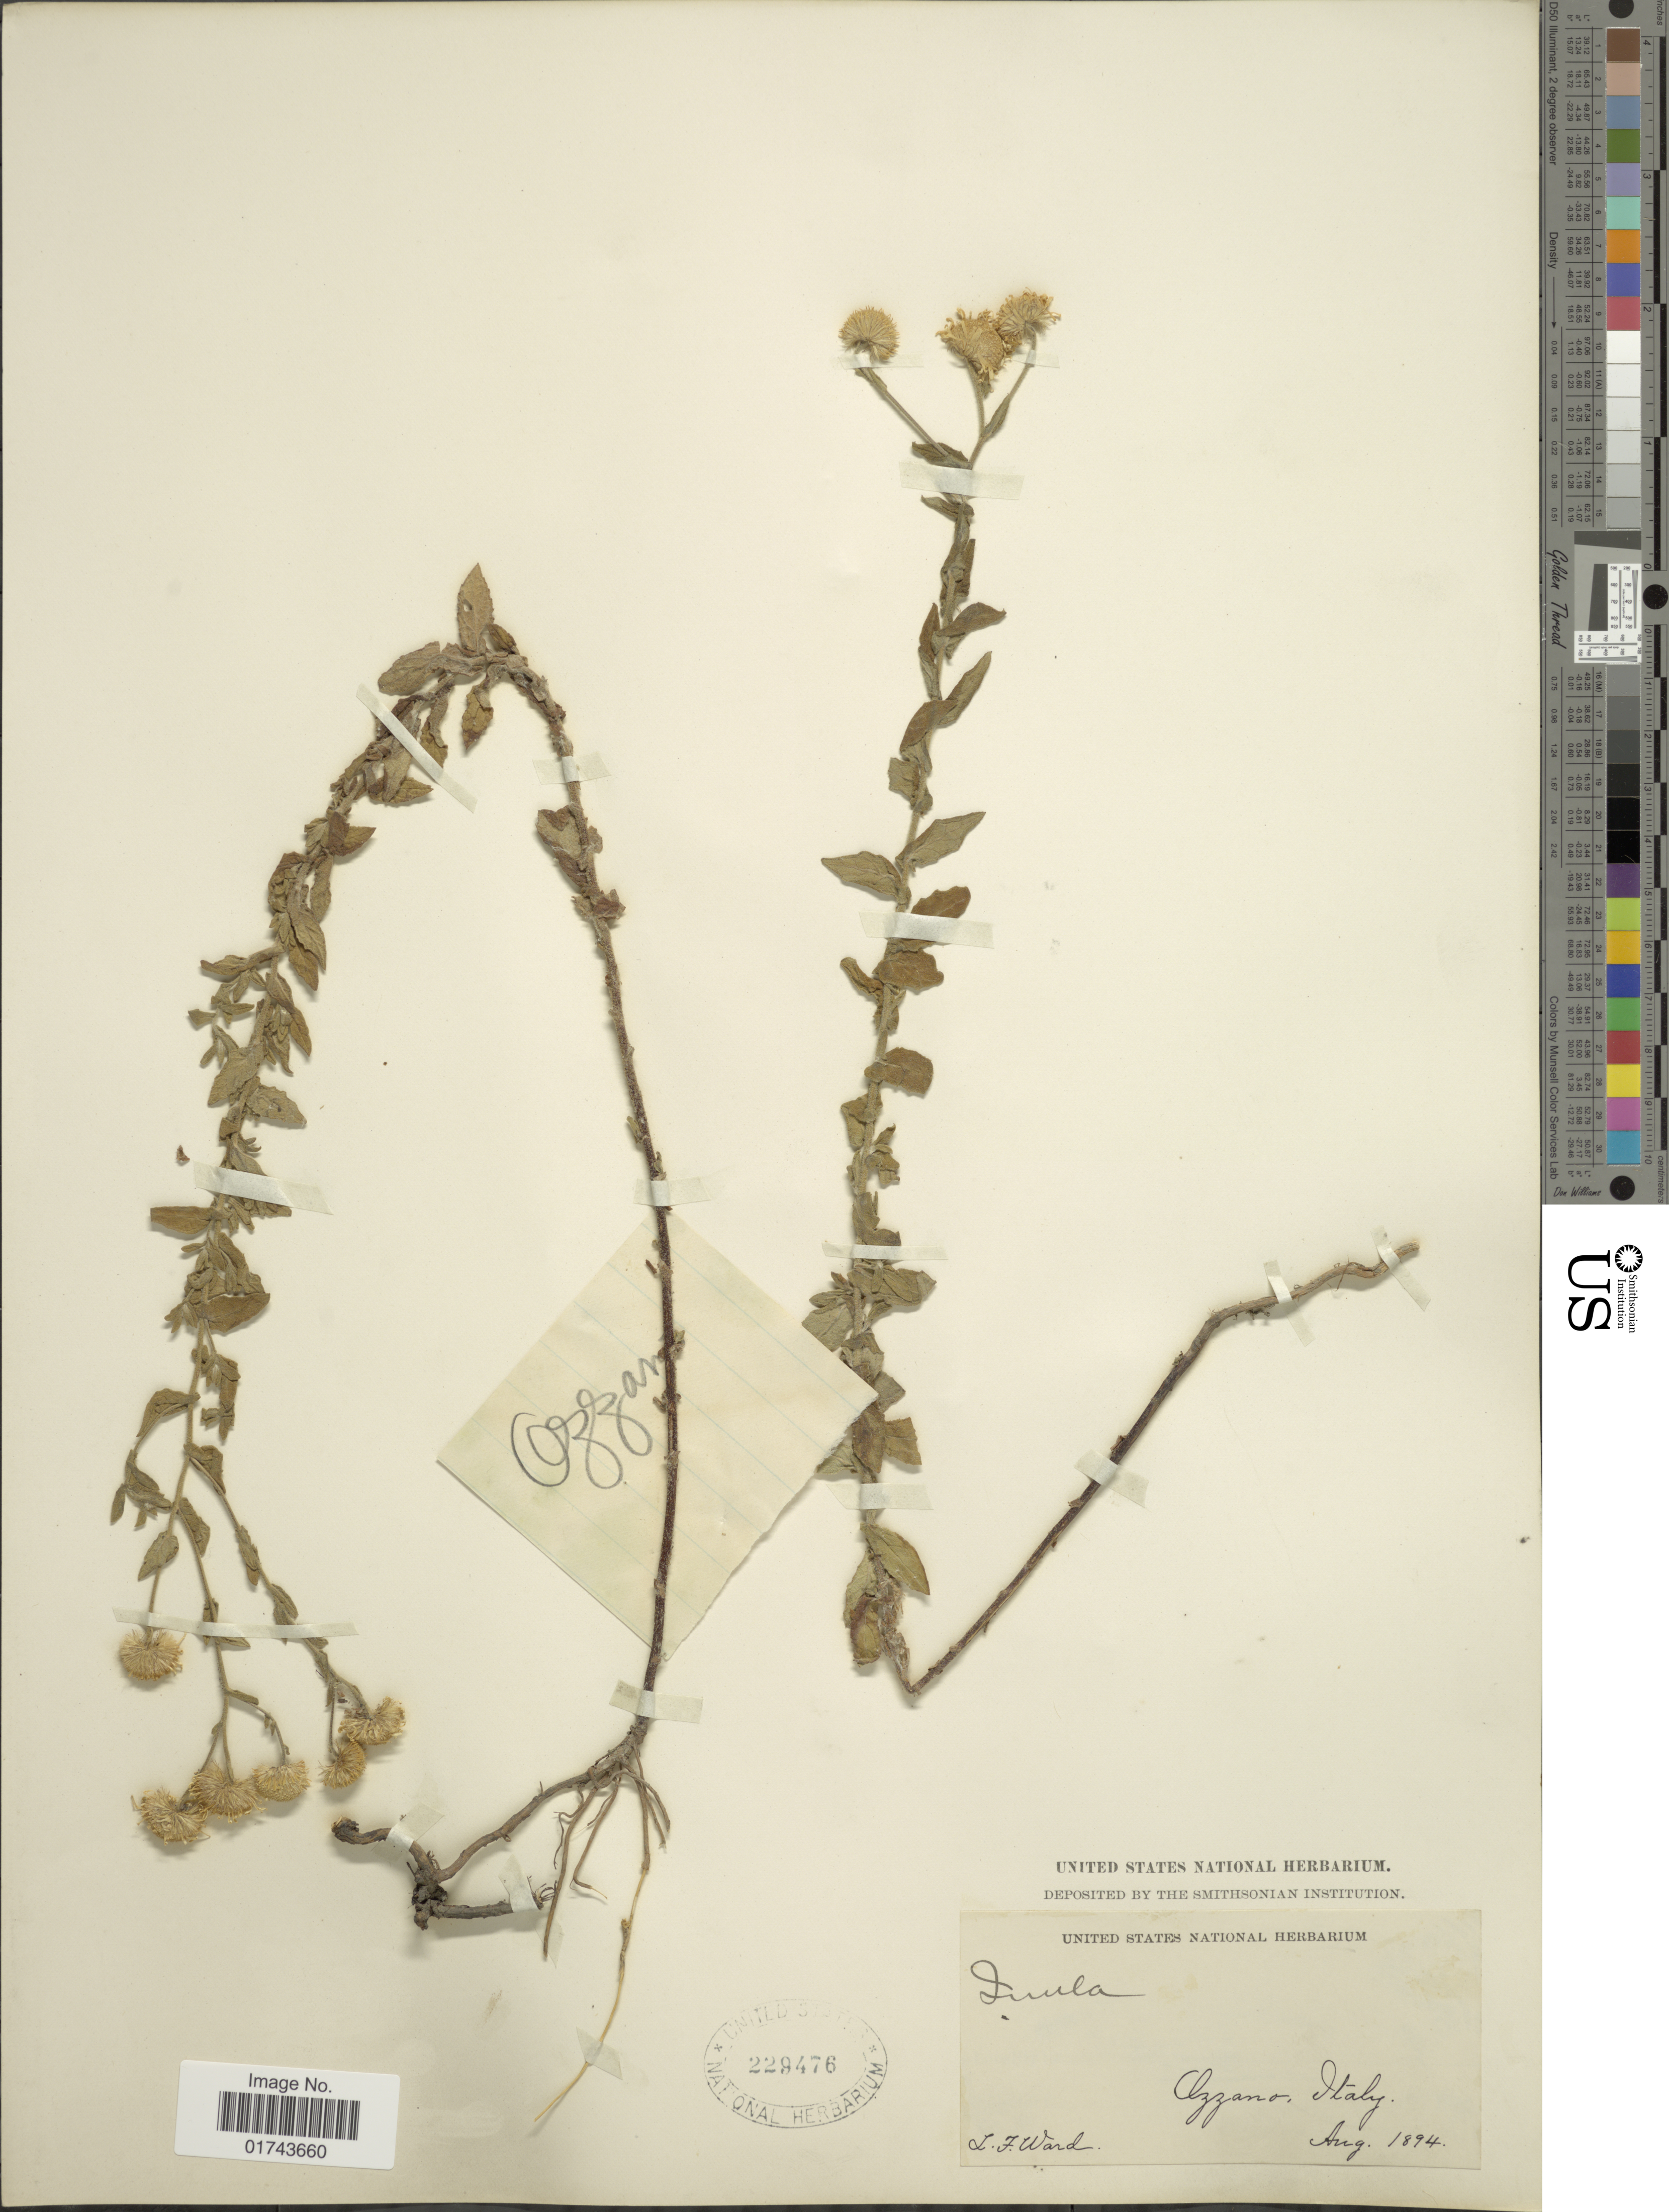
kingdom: Plantae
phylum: Tracheophyta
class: Magnoliopsida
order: Asterales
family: Asteraceae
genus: Inula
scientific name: Inula dysenterica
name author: L.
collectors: L. Ward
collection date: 1894-08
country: Italy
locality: Azzano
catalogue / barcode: US 229476